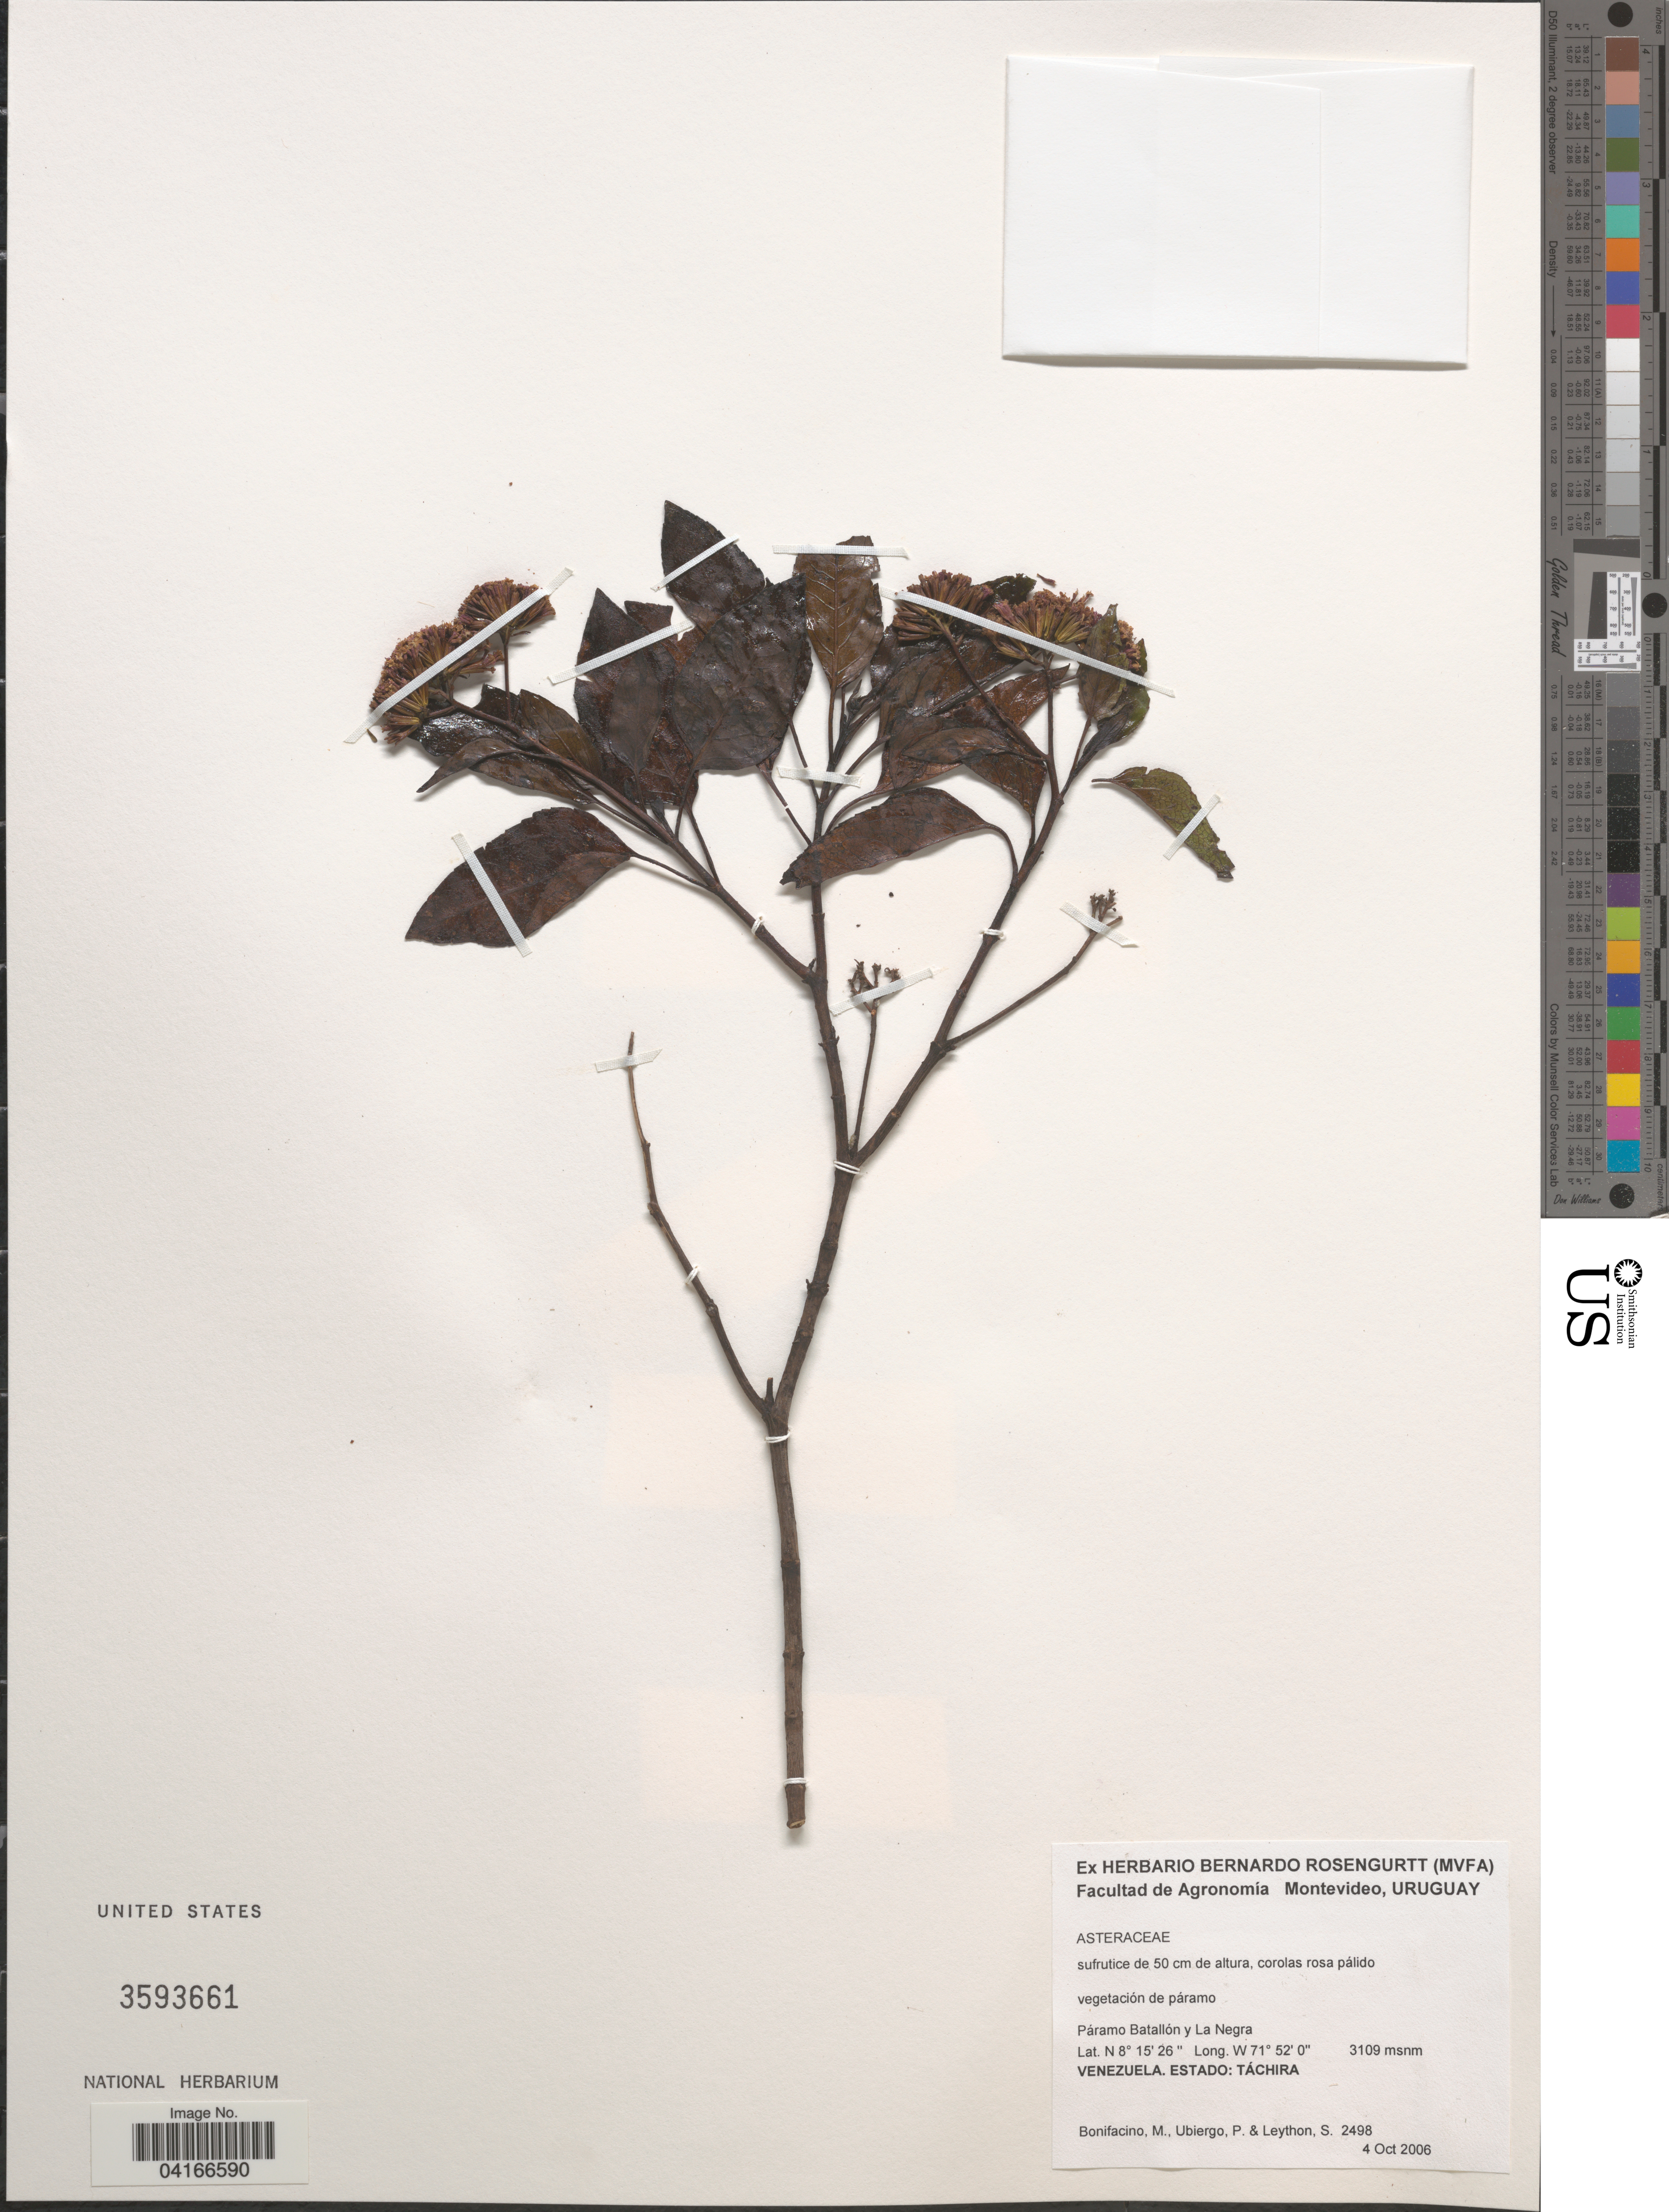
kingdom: Plantae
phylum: Tracheophyta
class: Magnoliopsida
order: Asterales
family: Asteraceae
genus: Stevia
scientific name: Stevia sp.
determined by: Ávila, F. A.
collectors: M. Bonifacino, P. Ubiergo & S. Leython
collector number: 2498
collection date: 2006-10-04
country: Venezuela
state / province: Tachira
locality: Páramo Batallón y La Negra.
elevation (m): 3109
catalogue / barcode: US 3593661